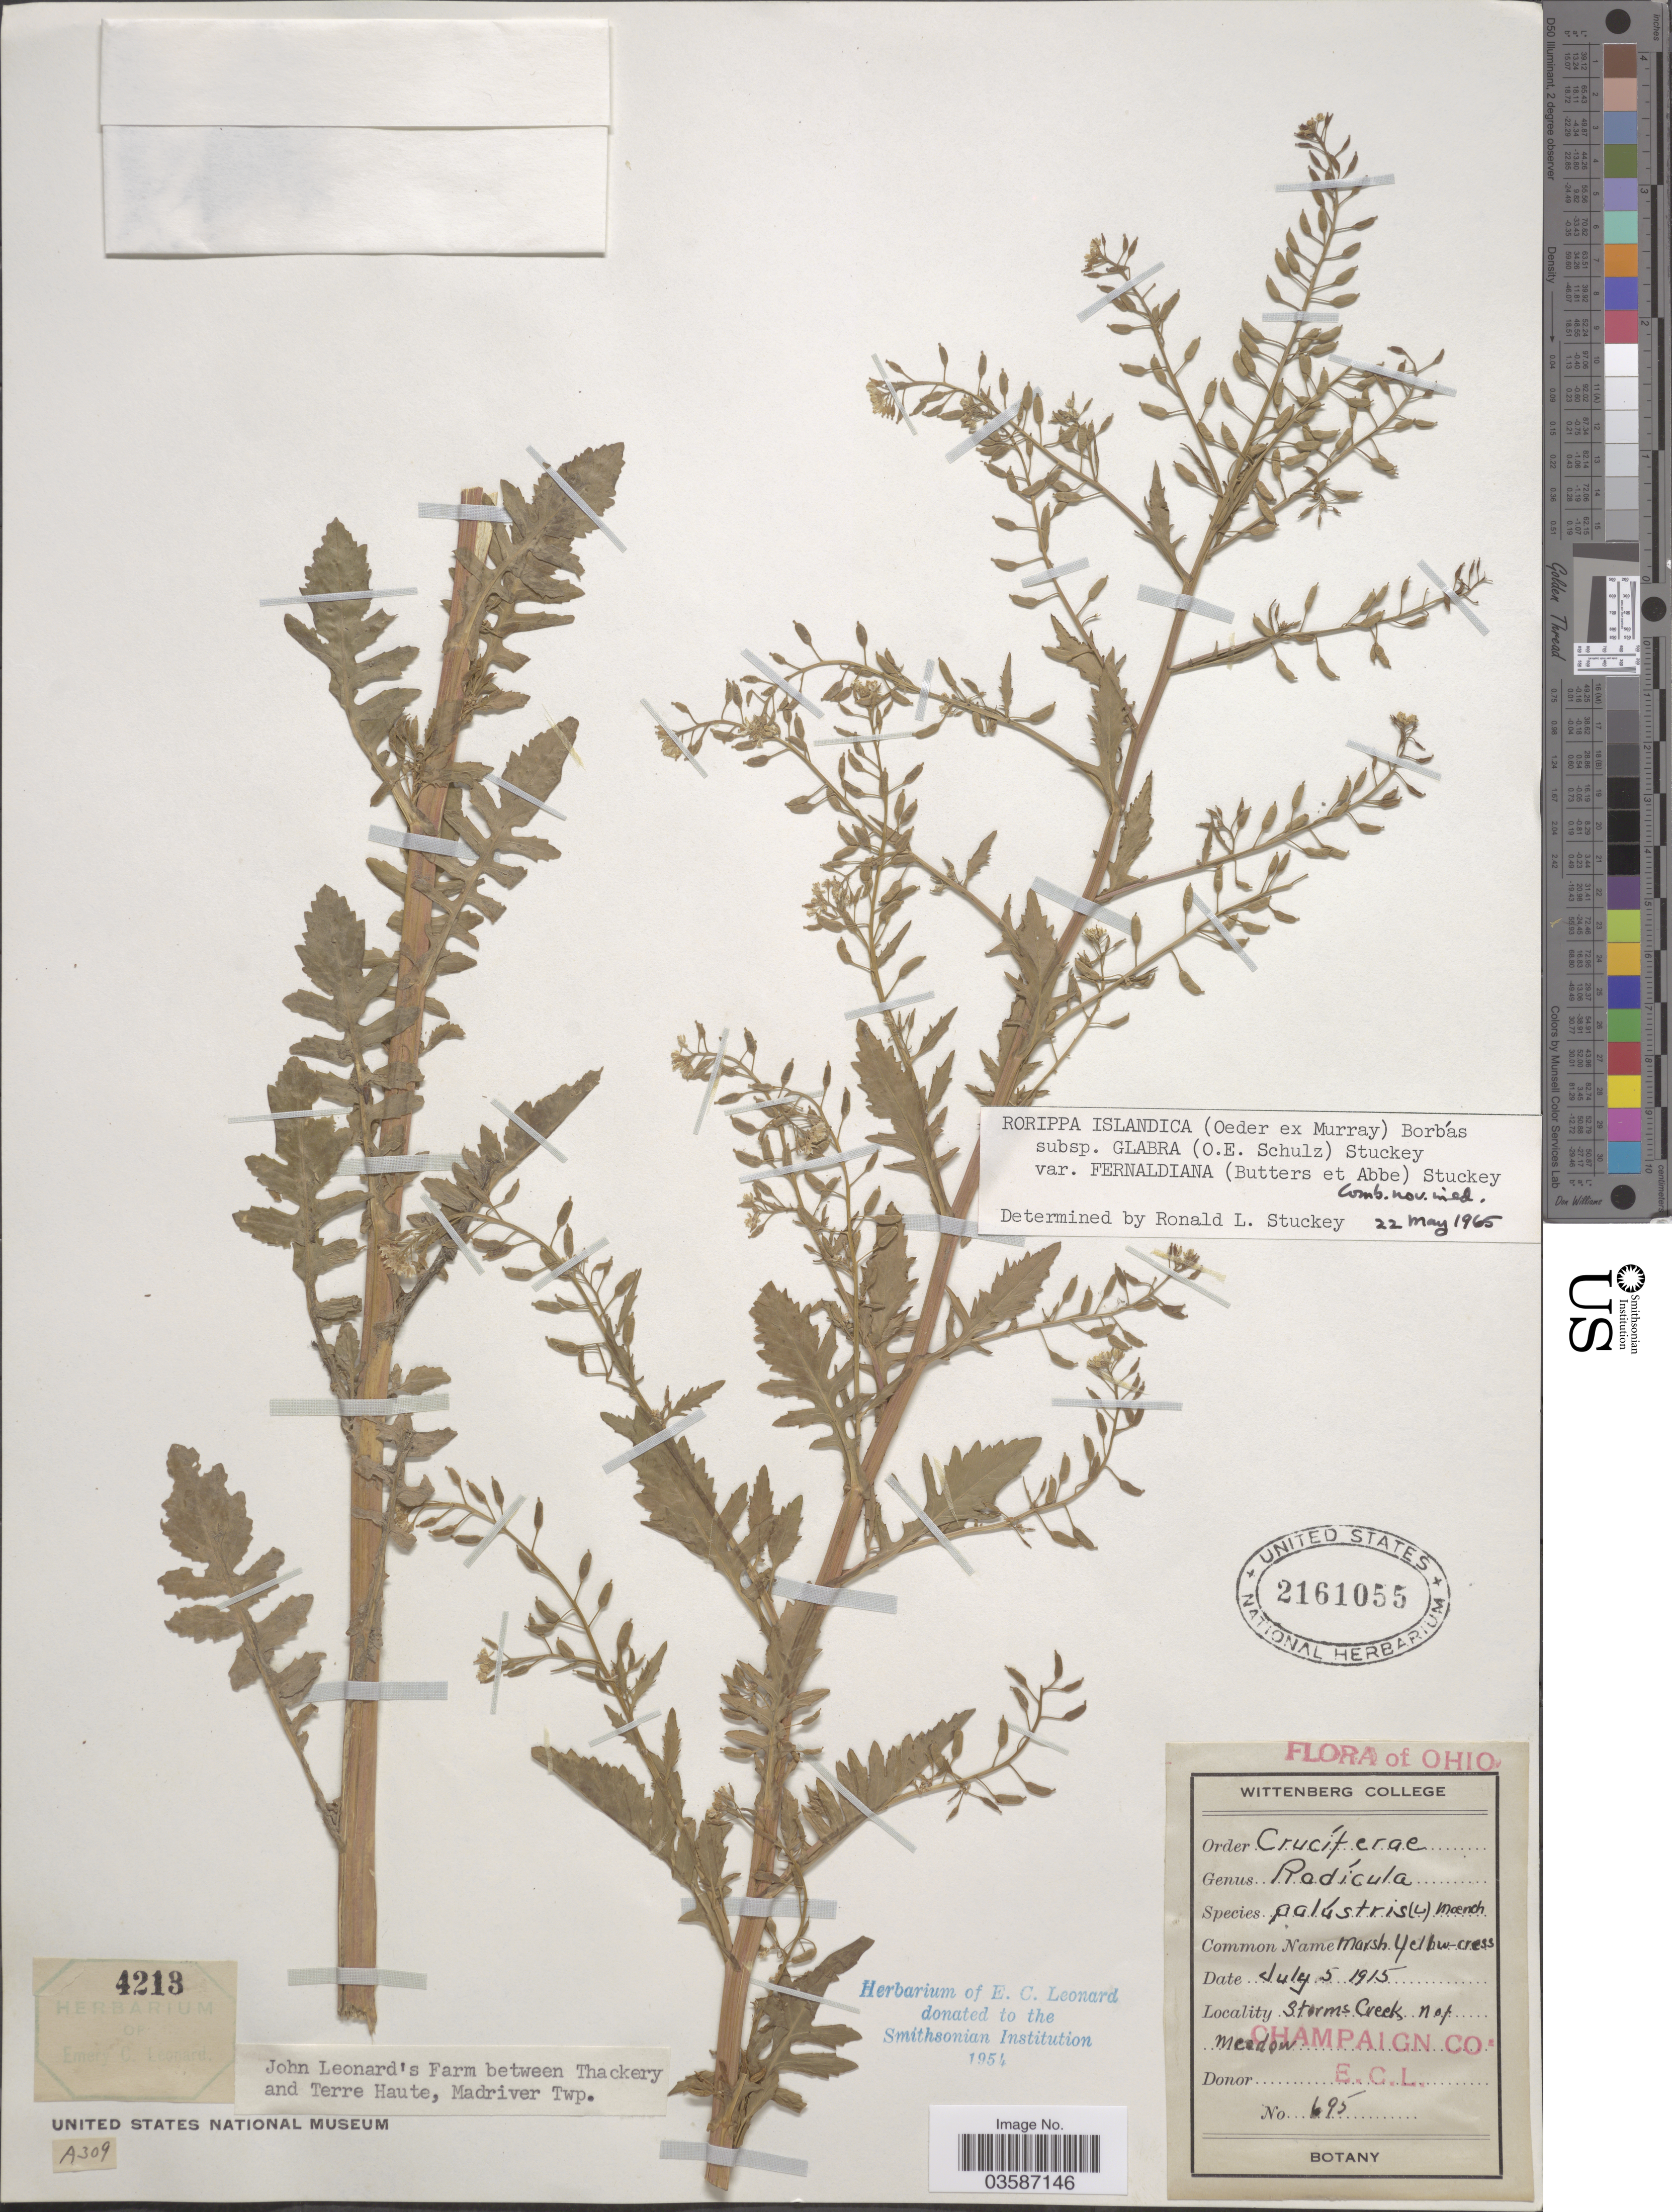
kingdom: Plantae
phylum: Tracheophyta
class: Magnoliopsida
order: Brassicales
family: Brassicaceae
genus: Rorippa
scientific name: Rorippa islandica var. fernaldiana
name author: Butters & Abbe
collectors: E. C. Leonard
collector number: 695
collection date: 1915-07-05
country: United States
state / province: Ohio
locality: Storms Creek, n of meadow. Champaign Co. John Leonard's Farm between Thackery and Terre Haute, Madriver Twp.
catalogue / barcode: US 2161055